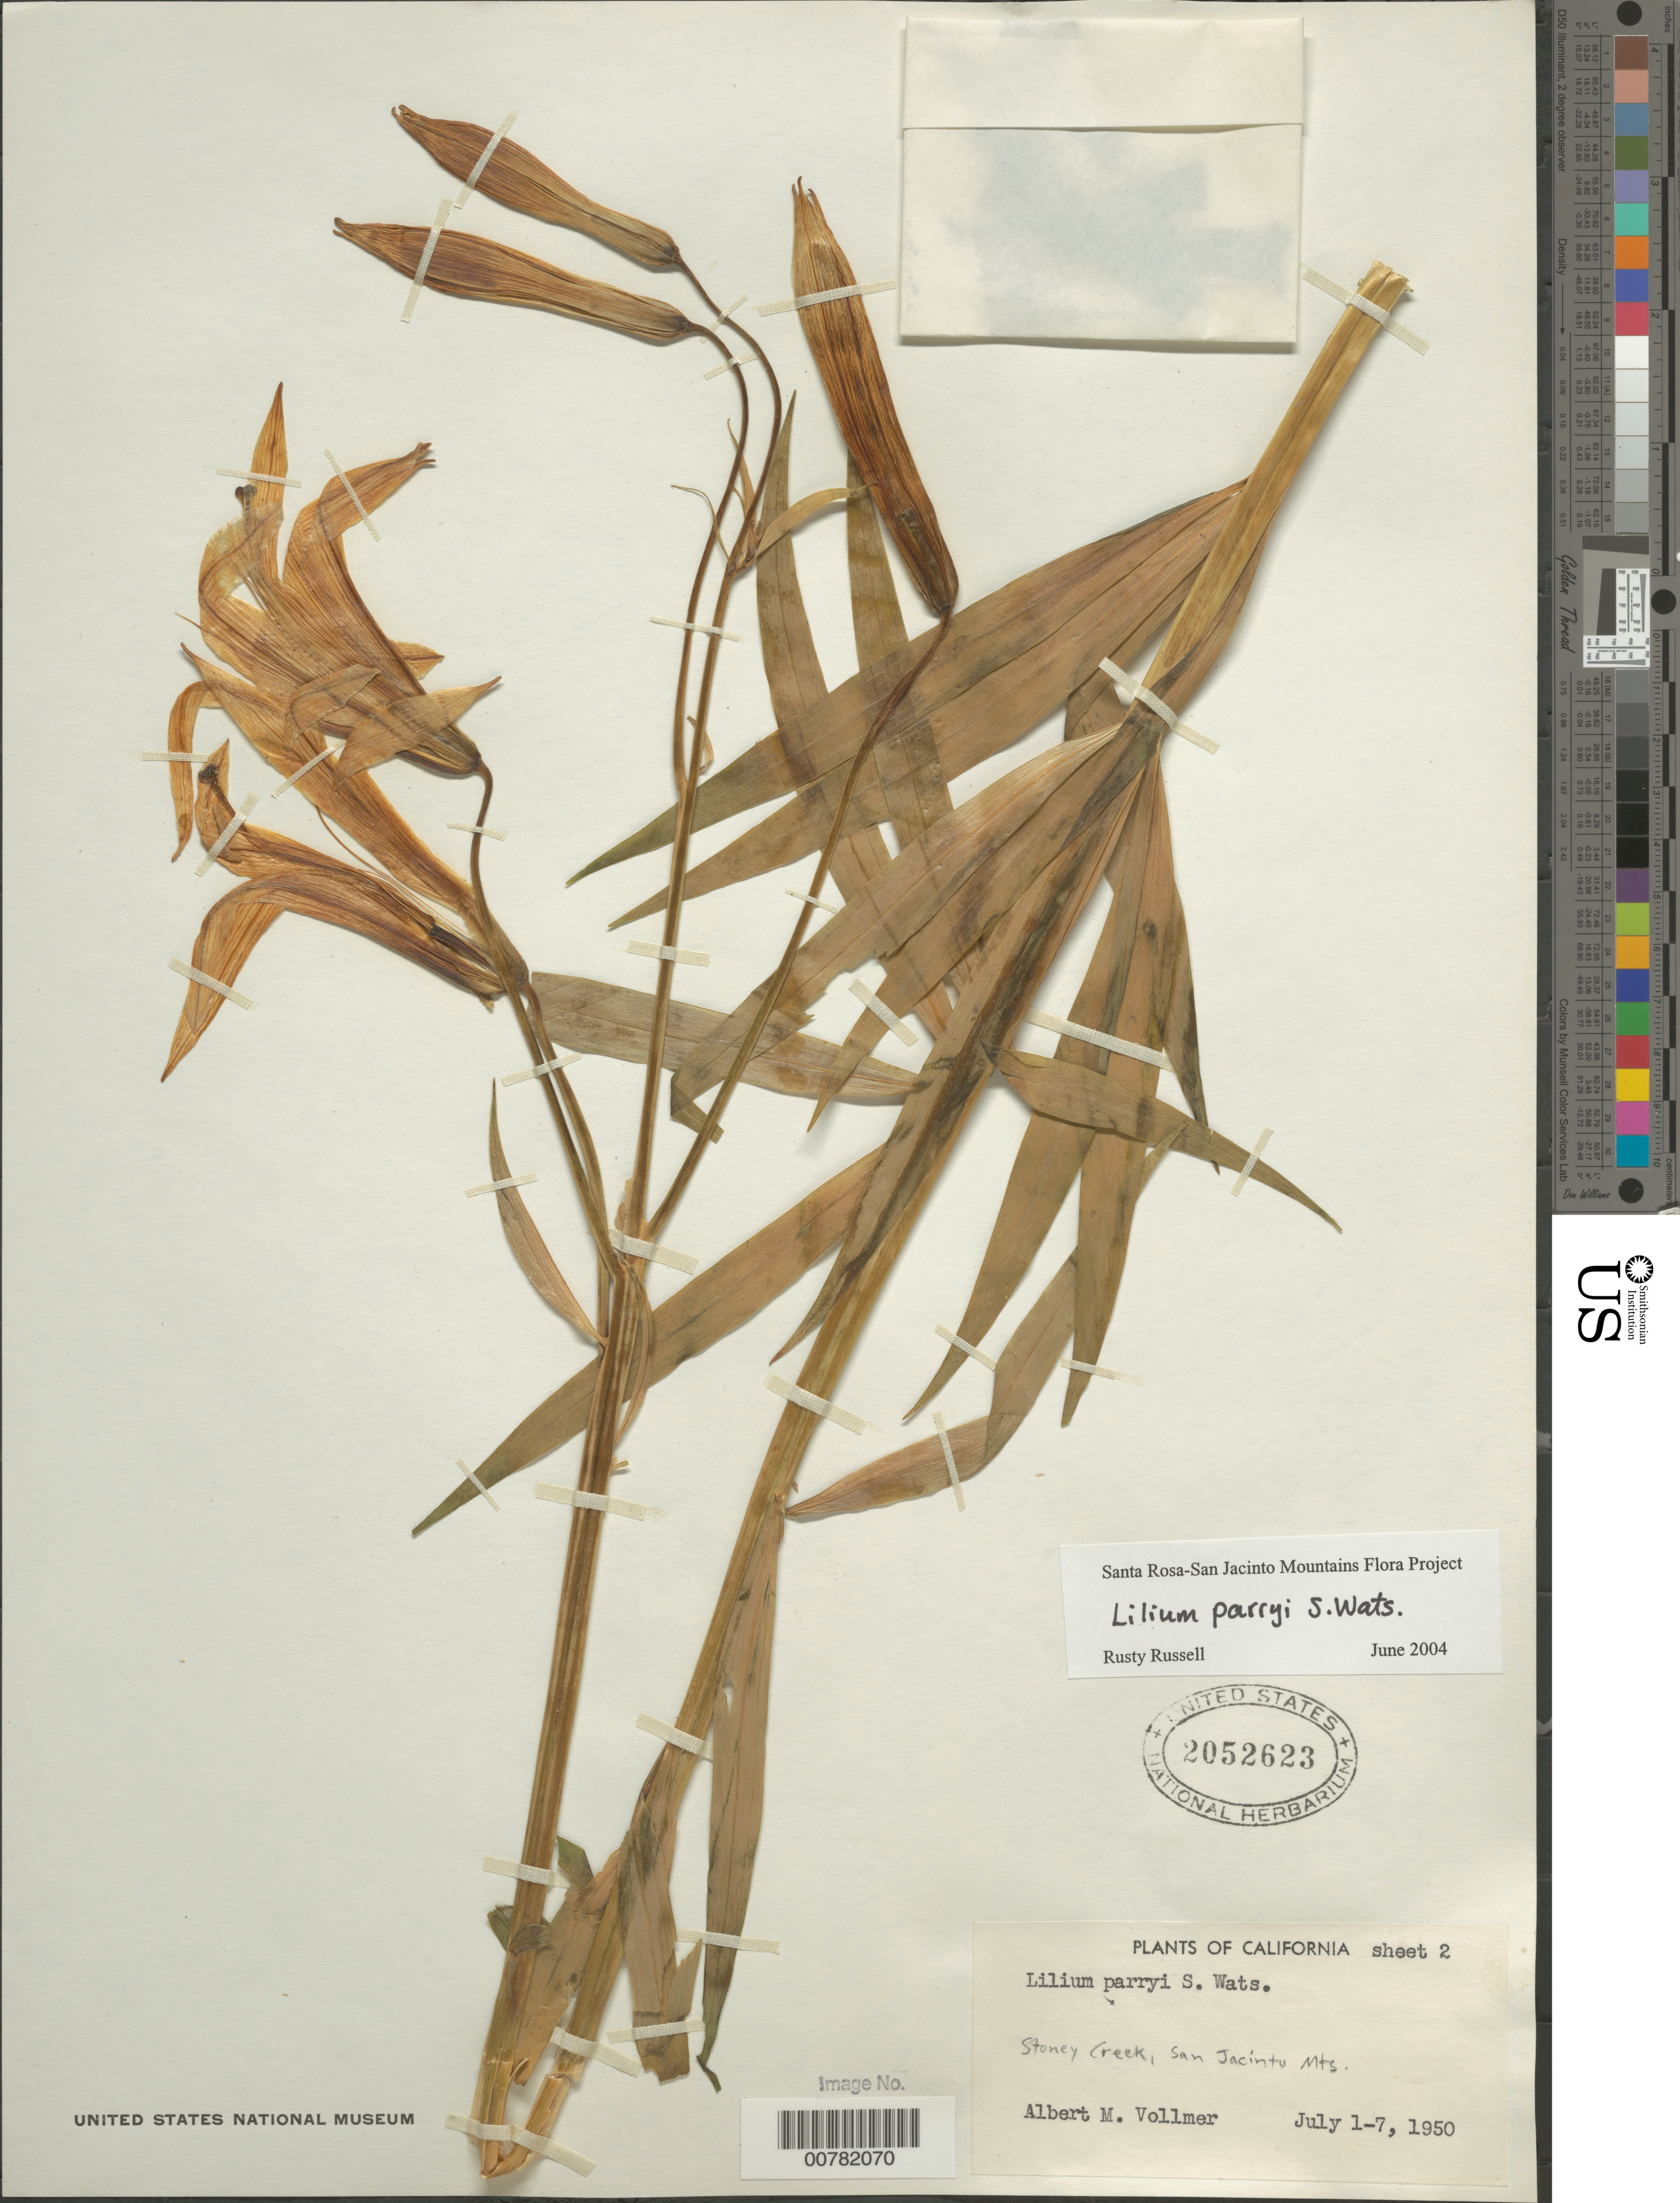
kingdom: Plantae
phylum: Tracheophyta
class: Liliopsida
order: Liliales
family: Liliaceae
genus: Lilium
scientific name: Lilium parryi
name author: S. Watson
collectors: A. Vollmer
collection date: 1950-07-01/1950-07-07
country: United States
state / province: California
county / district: Riverside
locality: Stoney Creek, San Jacinto Mts.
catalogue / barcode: US 2052623